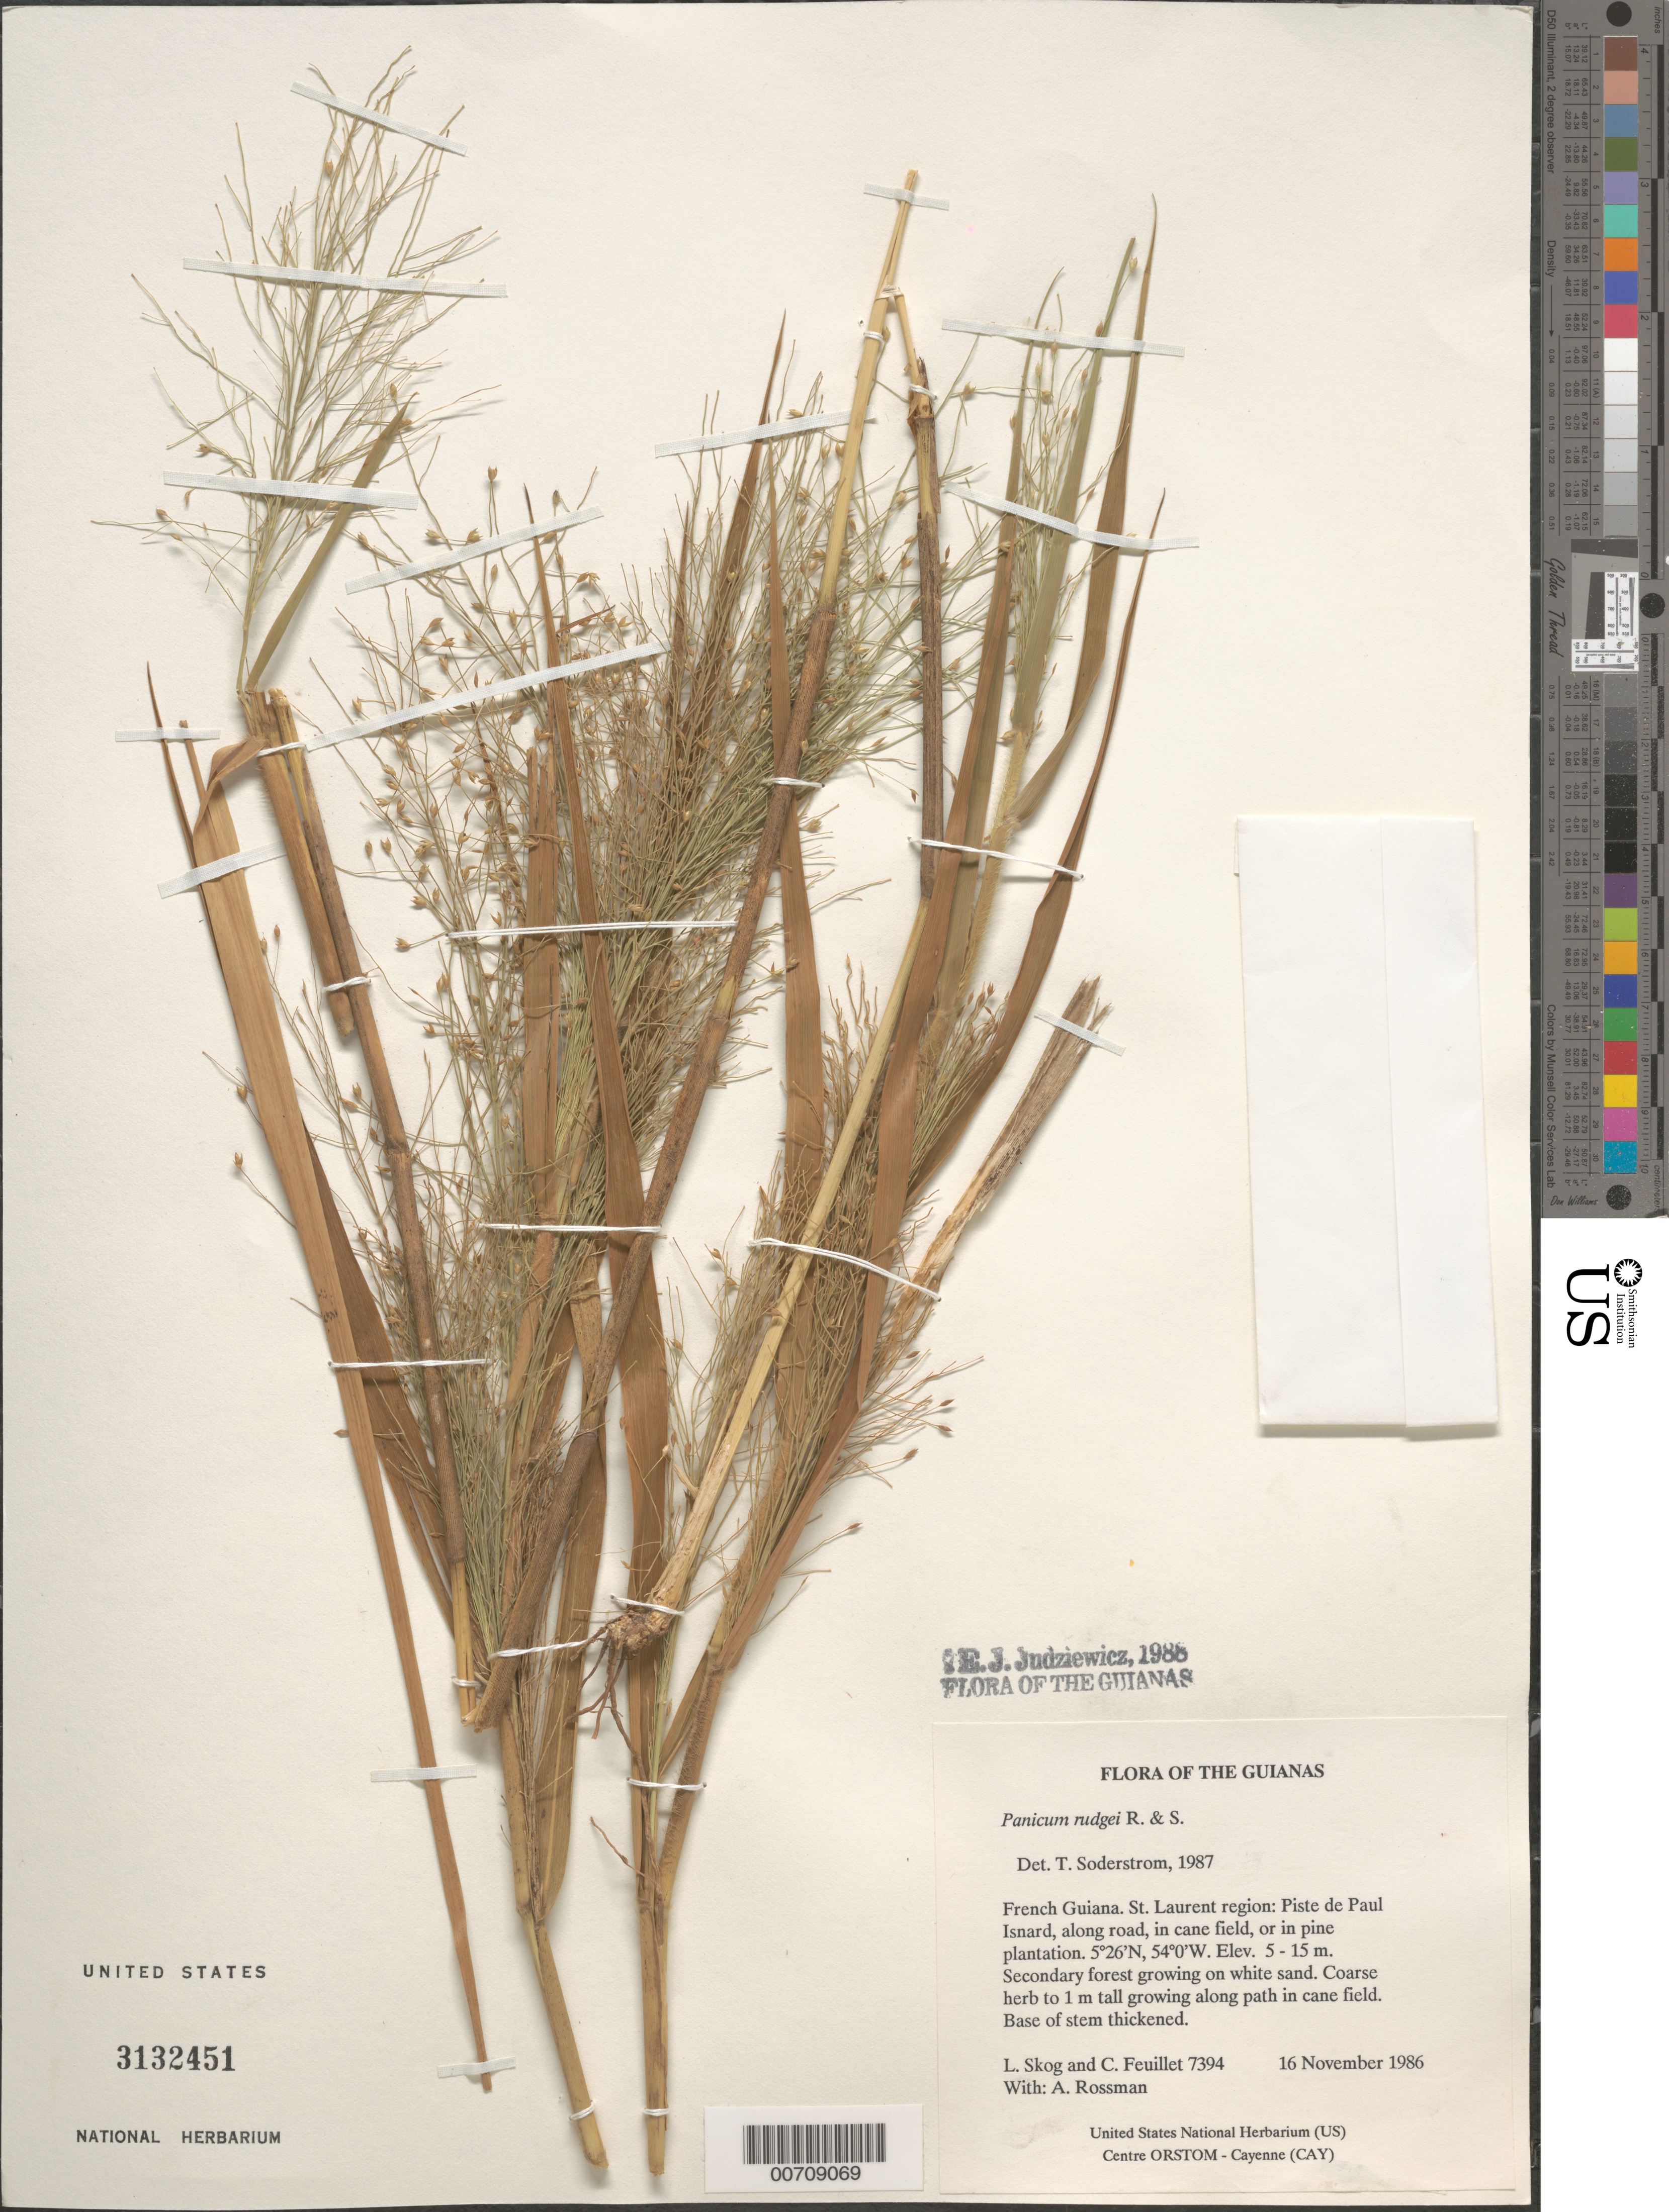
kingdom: Plantae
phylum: Tracheophyta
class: Liliopsida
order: Poales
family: Poaceae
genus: Panicum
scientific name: Panicum rudgei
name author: Roem. & Schult.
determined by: Soderstrom, T. R.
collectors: L. E. Skog, C. Feuillet & A. Rossman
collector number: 7394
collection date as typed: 16 November 1986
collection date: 1986-11-16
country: French Guiana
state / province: Saint-Laurent-du-Maroni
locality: Piste de Paul Isnard, along road, in cane field, or in pine plantation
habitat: Secondary forest growing on white sand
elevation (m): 5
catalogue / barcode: US 3132451